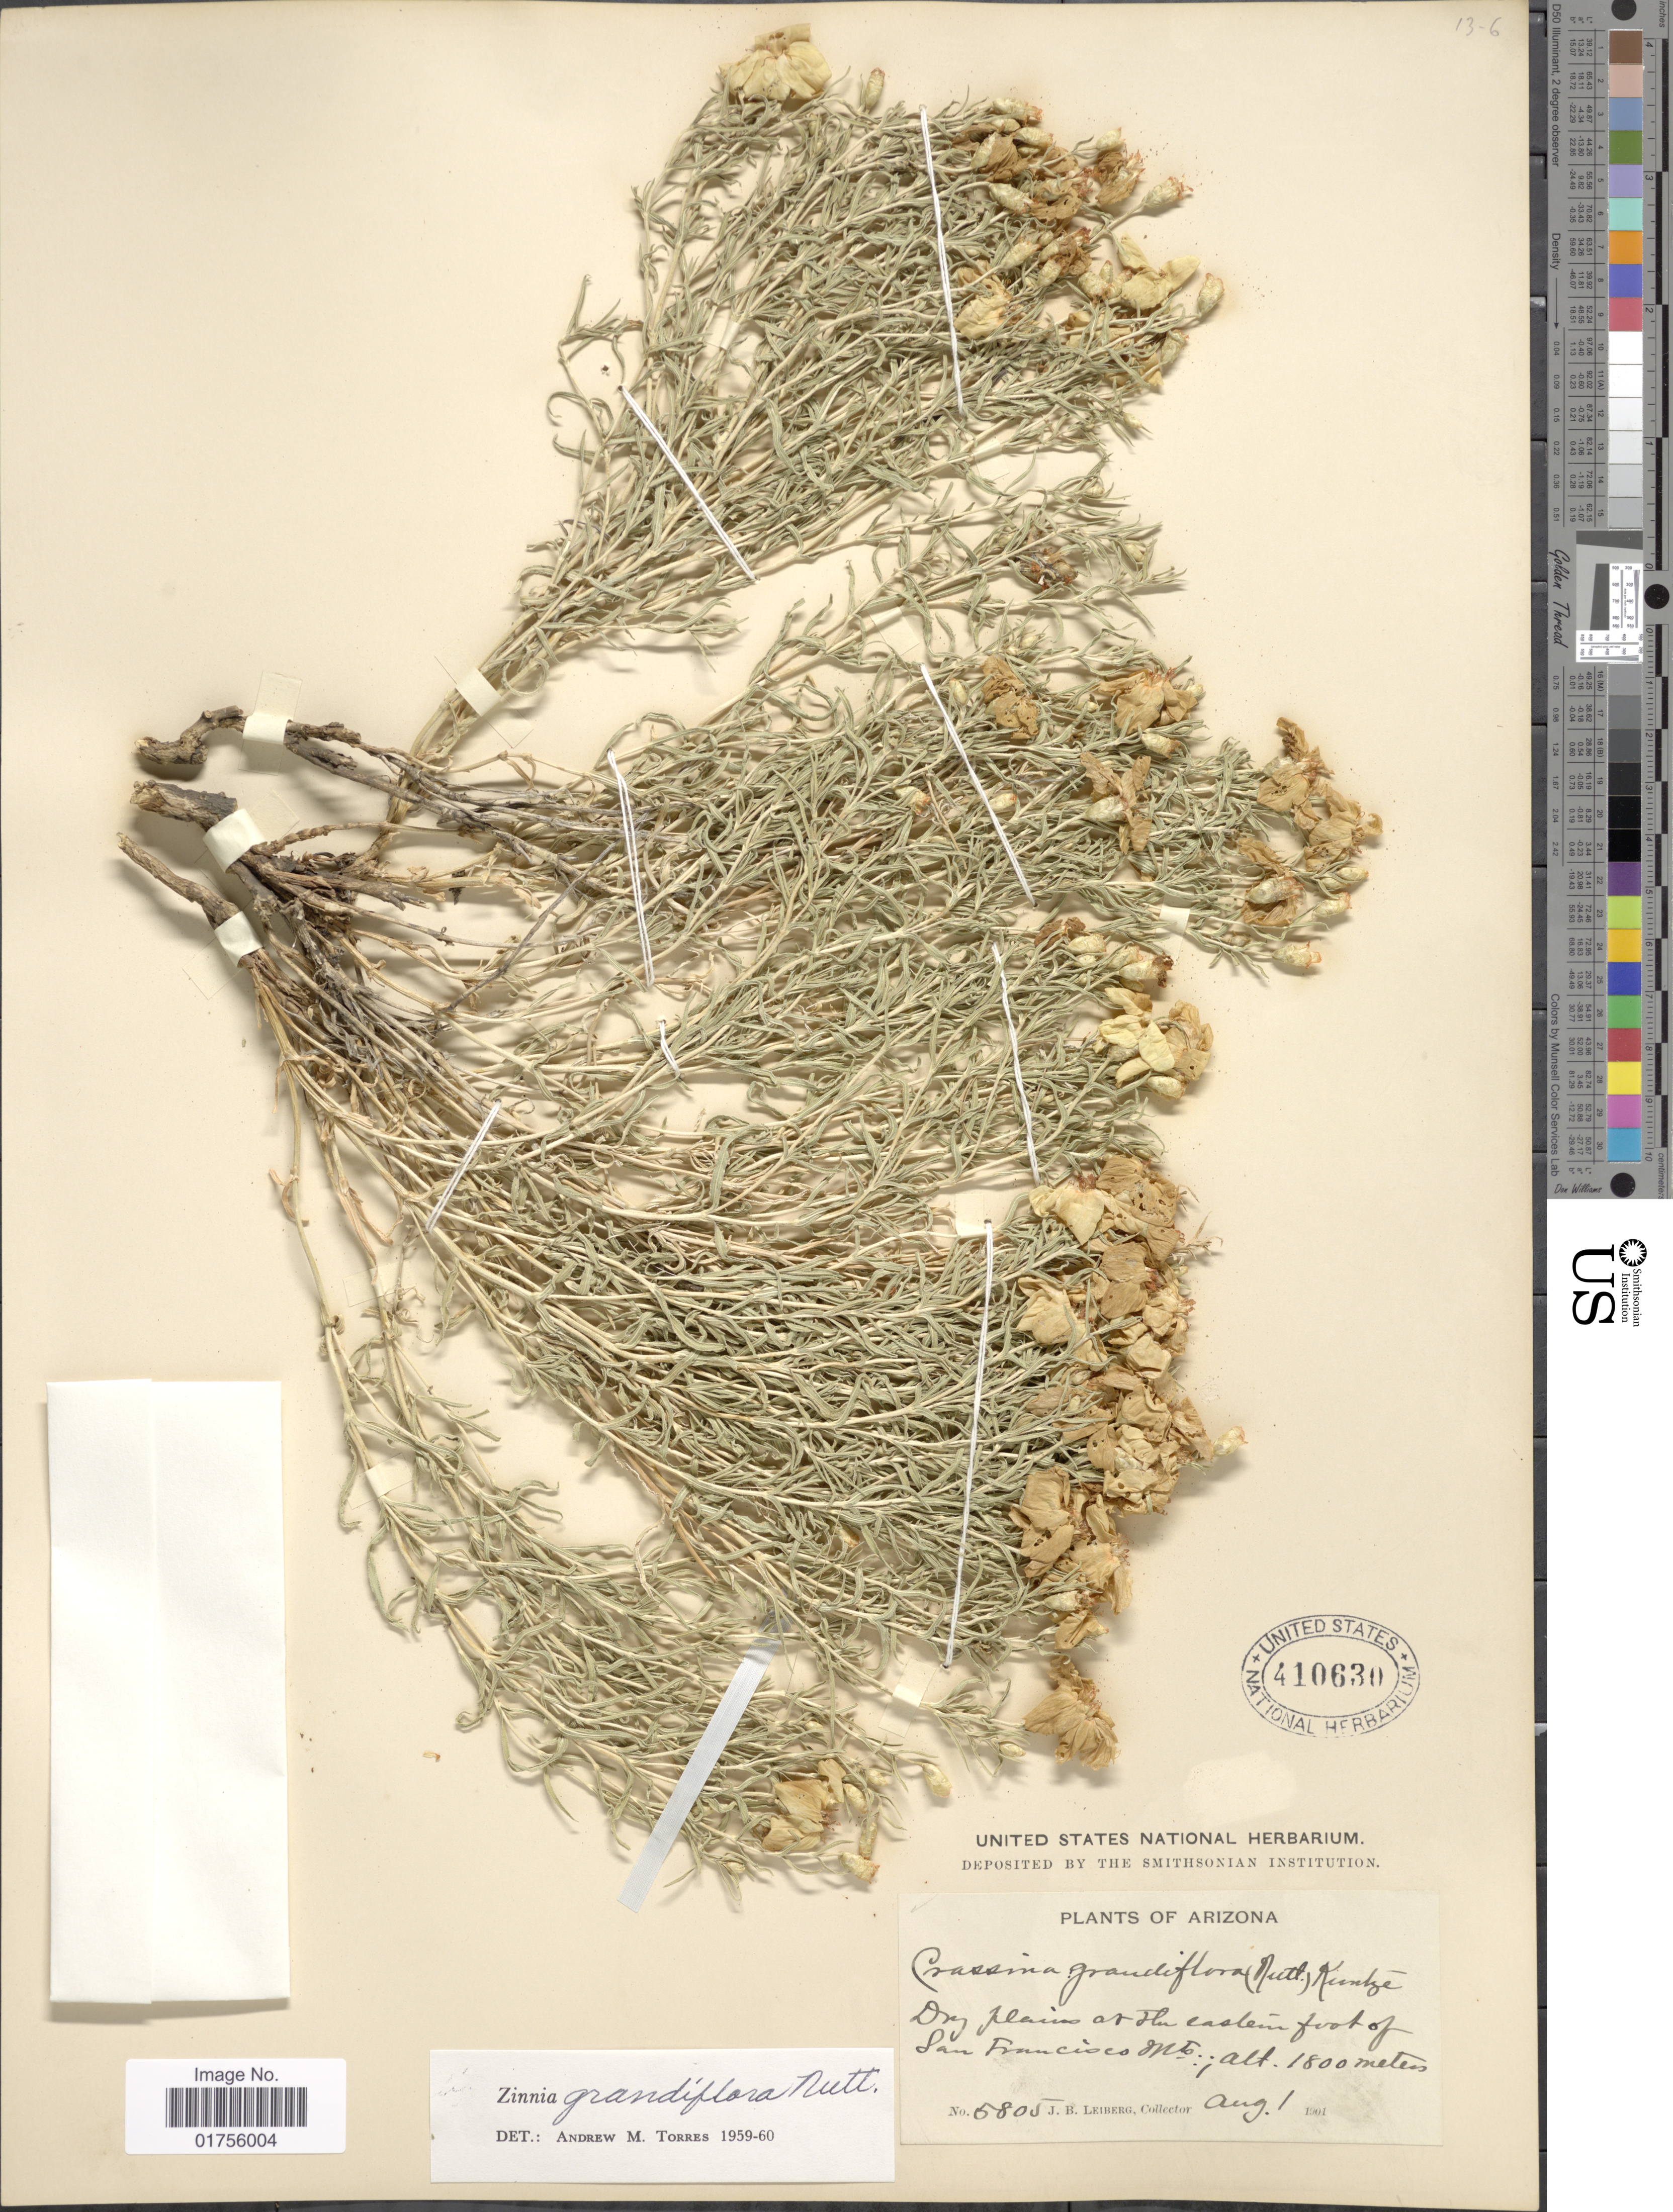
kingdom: Plantae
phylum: Tracheophyta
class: Magnoliopsida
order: Asterales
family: Asteraceae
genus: Zinnia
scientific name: Zinnia grandiflora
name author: Nutt.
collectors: J. B. Leiberg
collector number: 5805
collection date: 1901-08-01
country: United States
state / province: Arizona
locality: Dry plains at the eastern foot of San Francisco Mts.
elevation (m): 1800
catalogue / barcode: US 410630